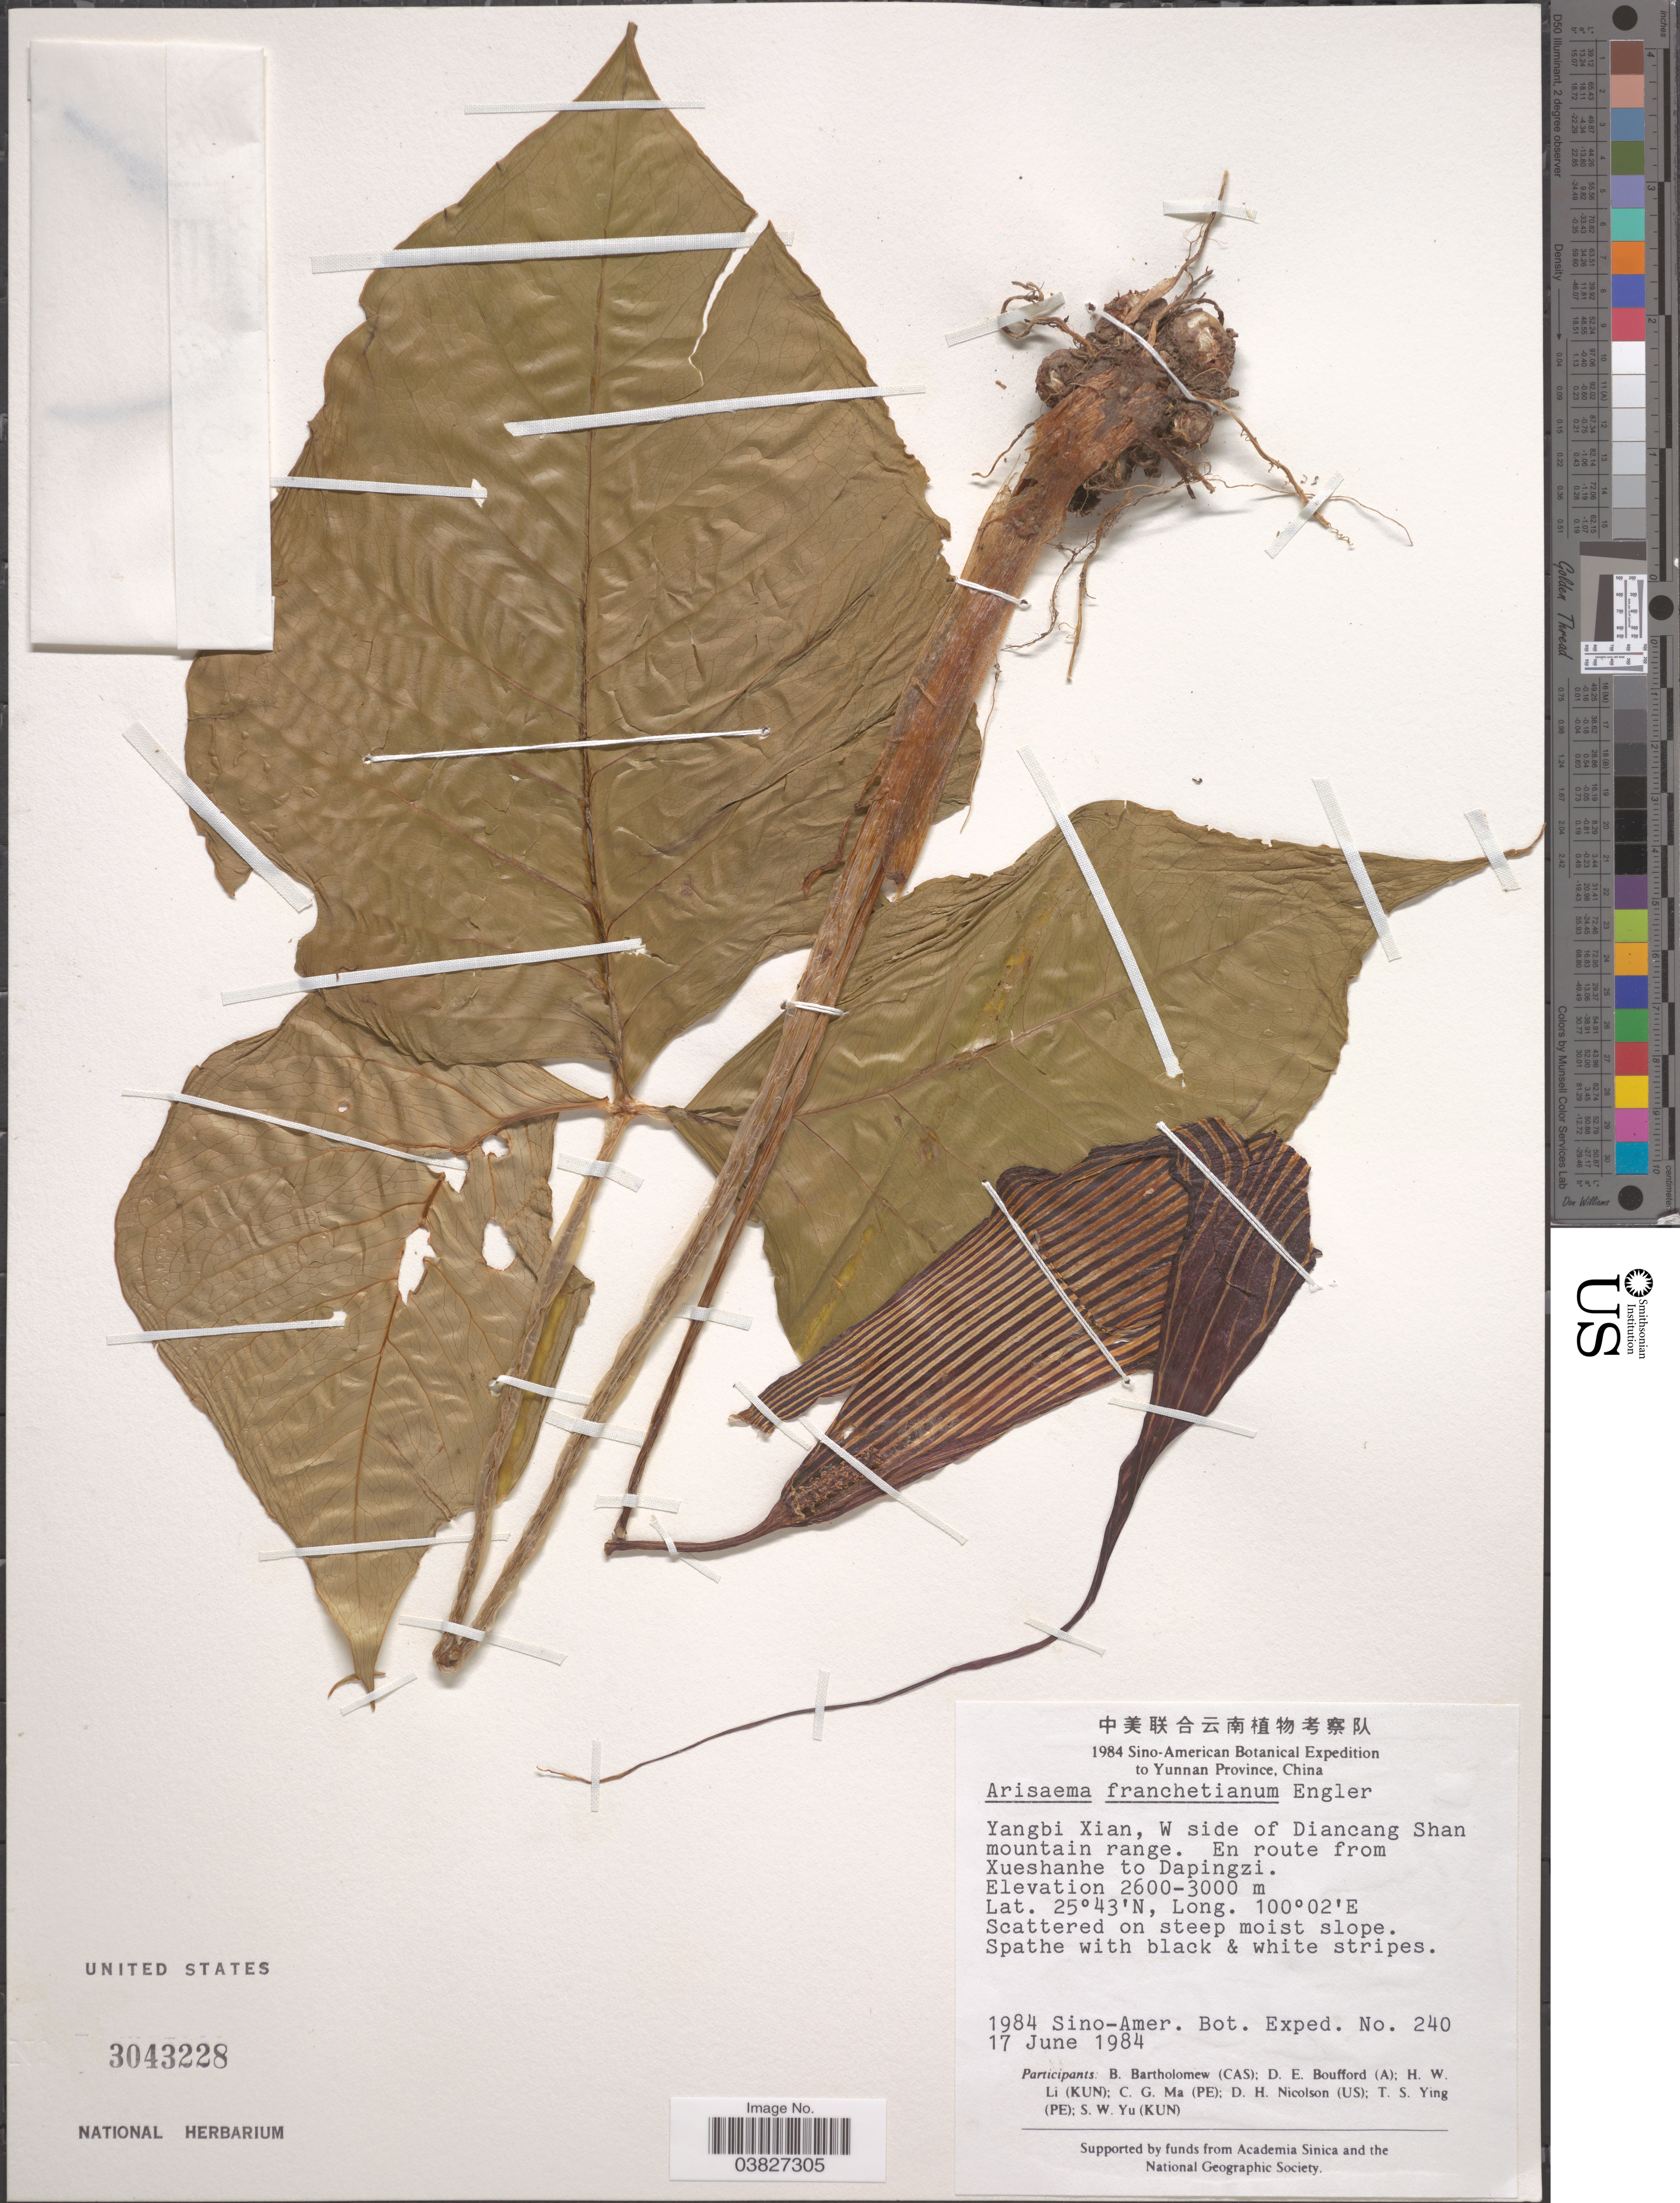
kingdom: Plantae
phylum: Tracheophyta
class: Liliopsida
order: Alismatales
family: Araceae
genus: Arisaema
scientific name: Arisaema franchetianum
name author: Engl.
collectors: Sino-Amer. Bot. Exped. 1984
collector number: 240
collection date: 1984-06-17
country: China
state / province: Yunnan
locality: Yangbi Xian, W side of Diancang Shan mountain range. En route from Xueshanhe to Dapingzi.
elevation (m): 2600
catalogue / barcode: US 3043228